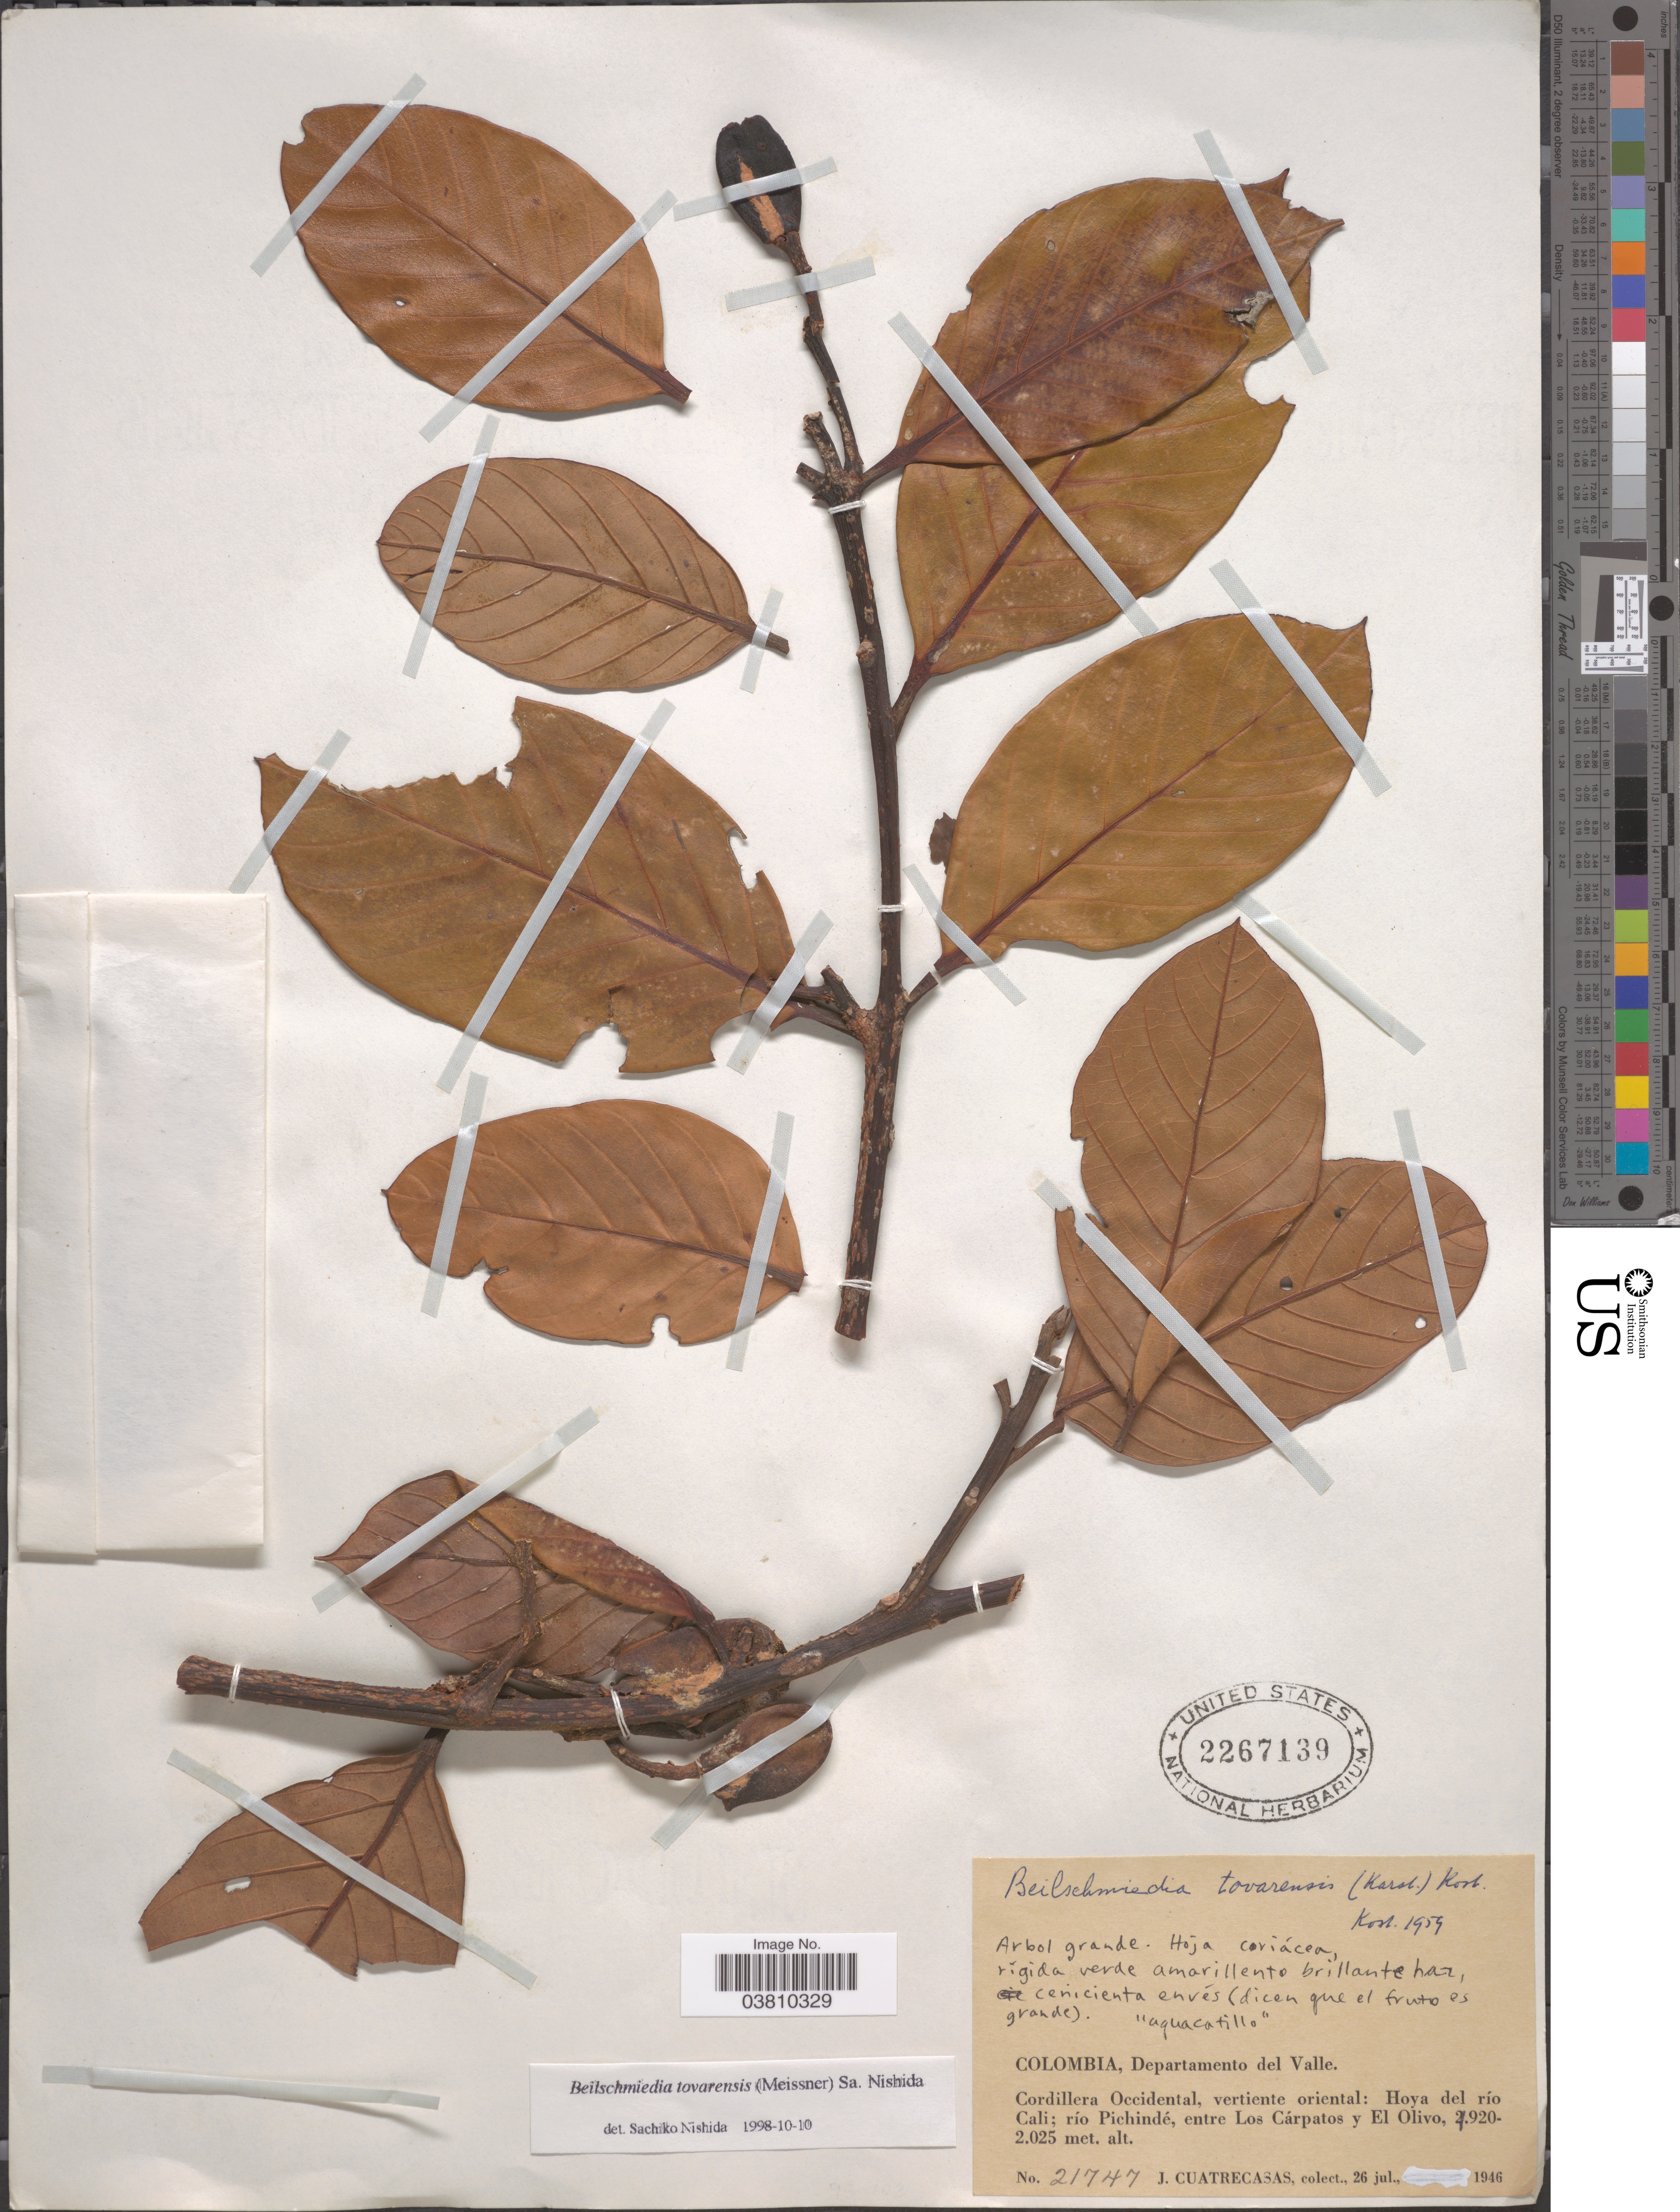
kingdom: Plantae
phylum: Tracheophyta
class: Magnoliopsida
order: Laurales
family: Lauraceae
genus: Beilschmiedia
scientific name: Beilschmiedia tovarensis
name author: (Meisn.) Sa. Nishida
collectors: J. Cuatrecasas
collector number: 21747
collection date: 1946-07-26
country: Colombia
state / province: Valle del Cauca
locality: Departamento del Valle. Cordillera Occidental, vertiente occidental: Hoya del río Cali; río Pichindé, entre Los Cárpatos y El Olivo.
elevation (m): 1920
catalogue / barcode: US 2267139